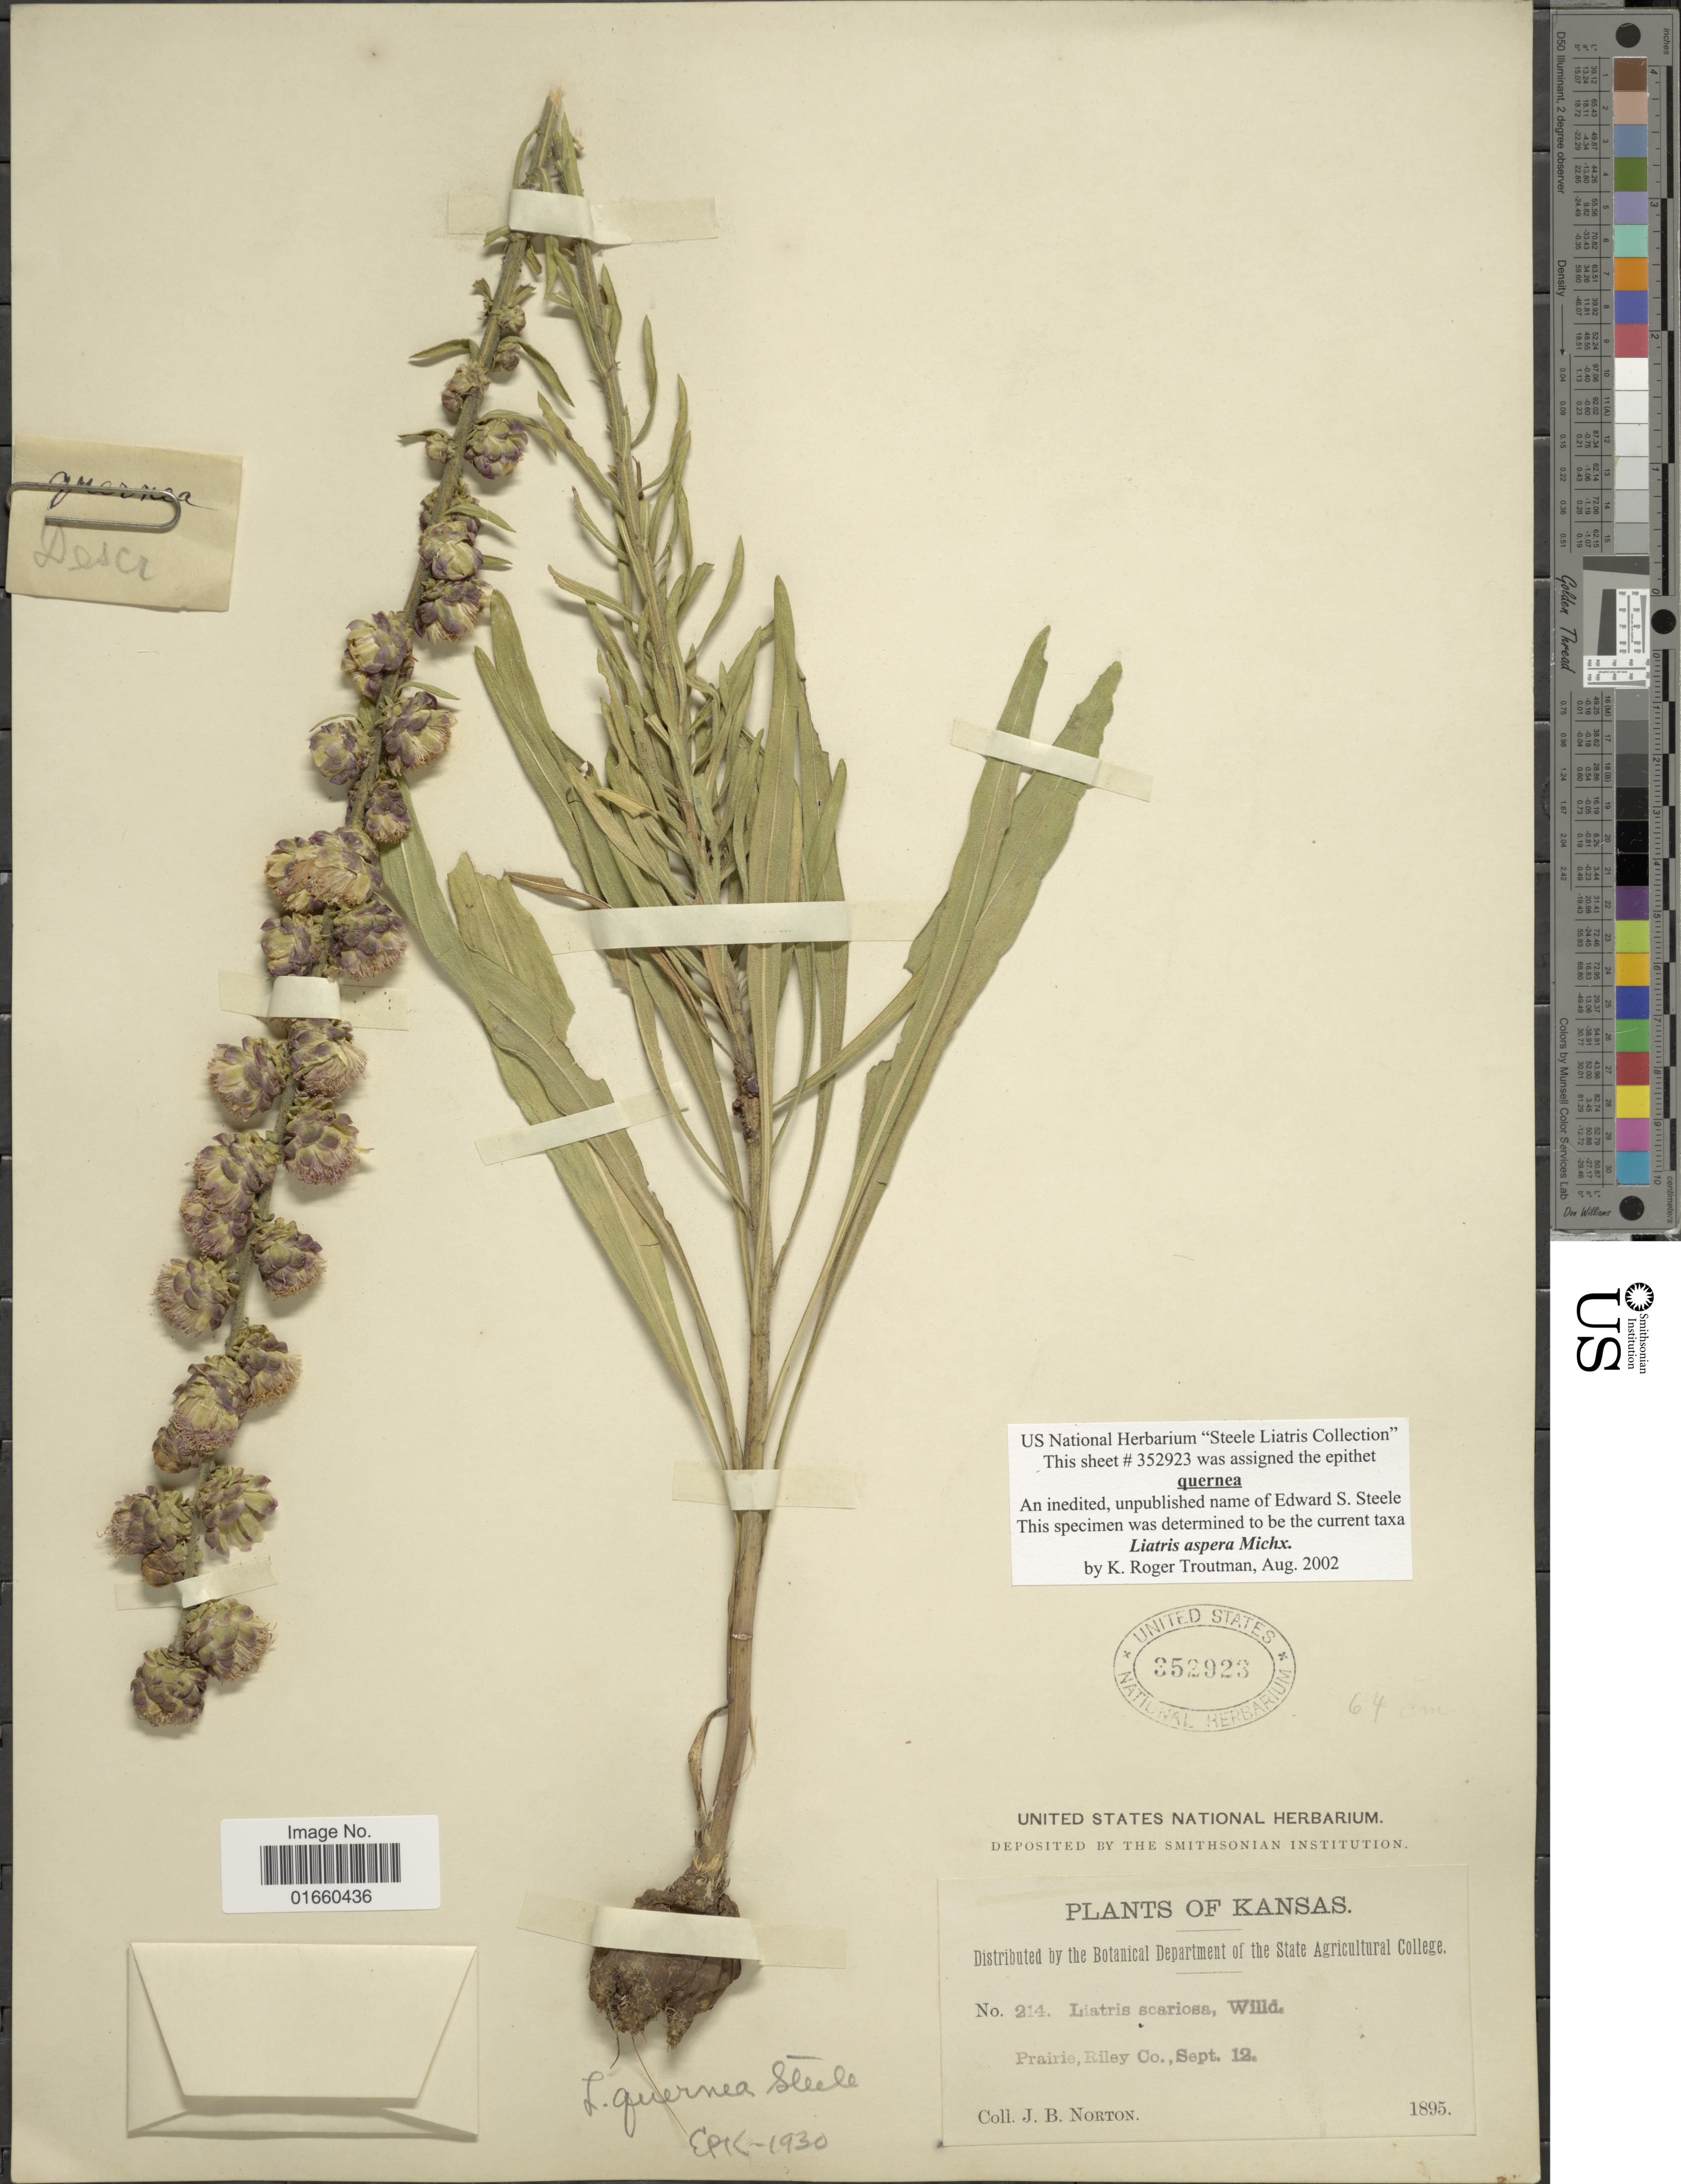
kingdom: Plantae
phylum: Tracheophyta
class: Magnoliopsida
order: Asterales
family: Asteraceae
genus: Liatris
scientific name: Liatris aspera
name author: Michx.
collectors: J. B. Norton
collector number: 214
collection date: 1895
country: United States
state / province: Kansas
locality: Prairie, Riley Co.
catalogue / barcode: US 352923